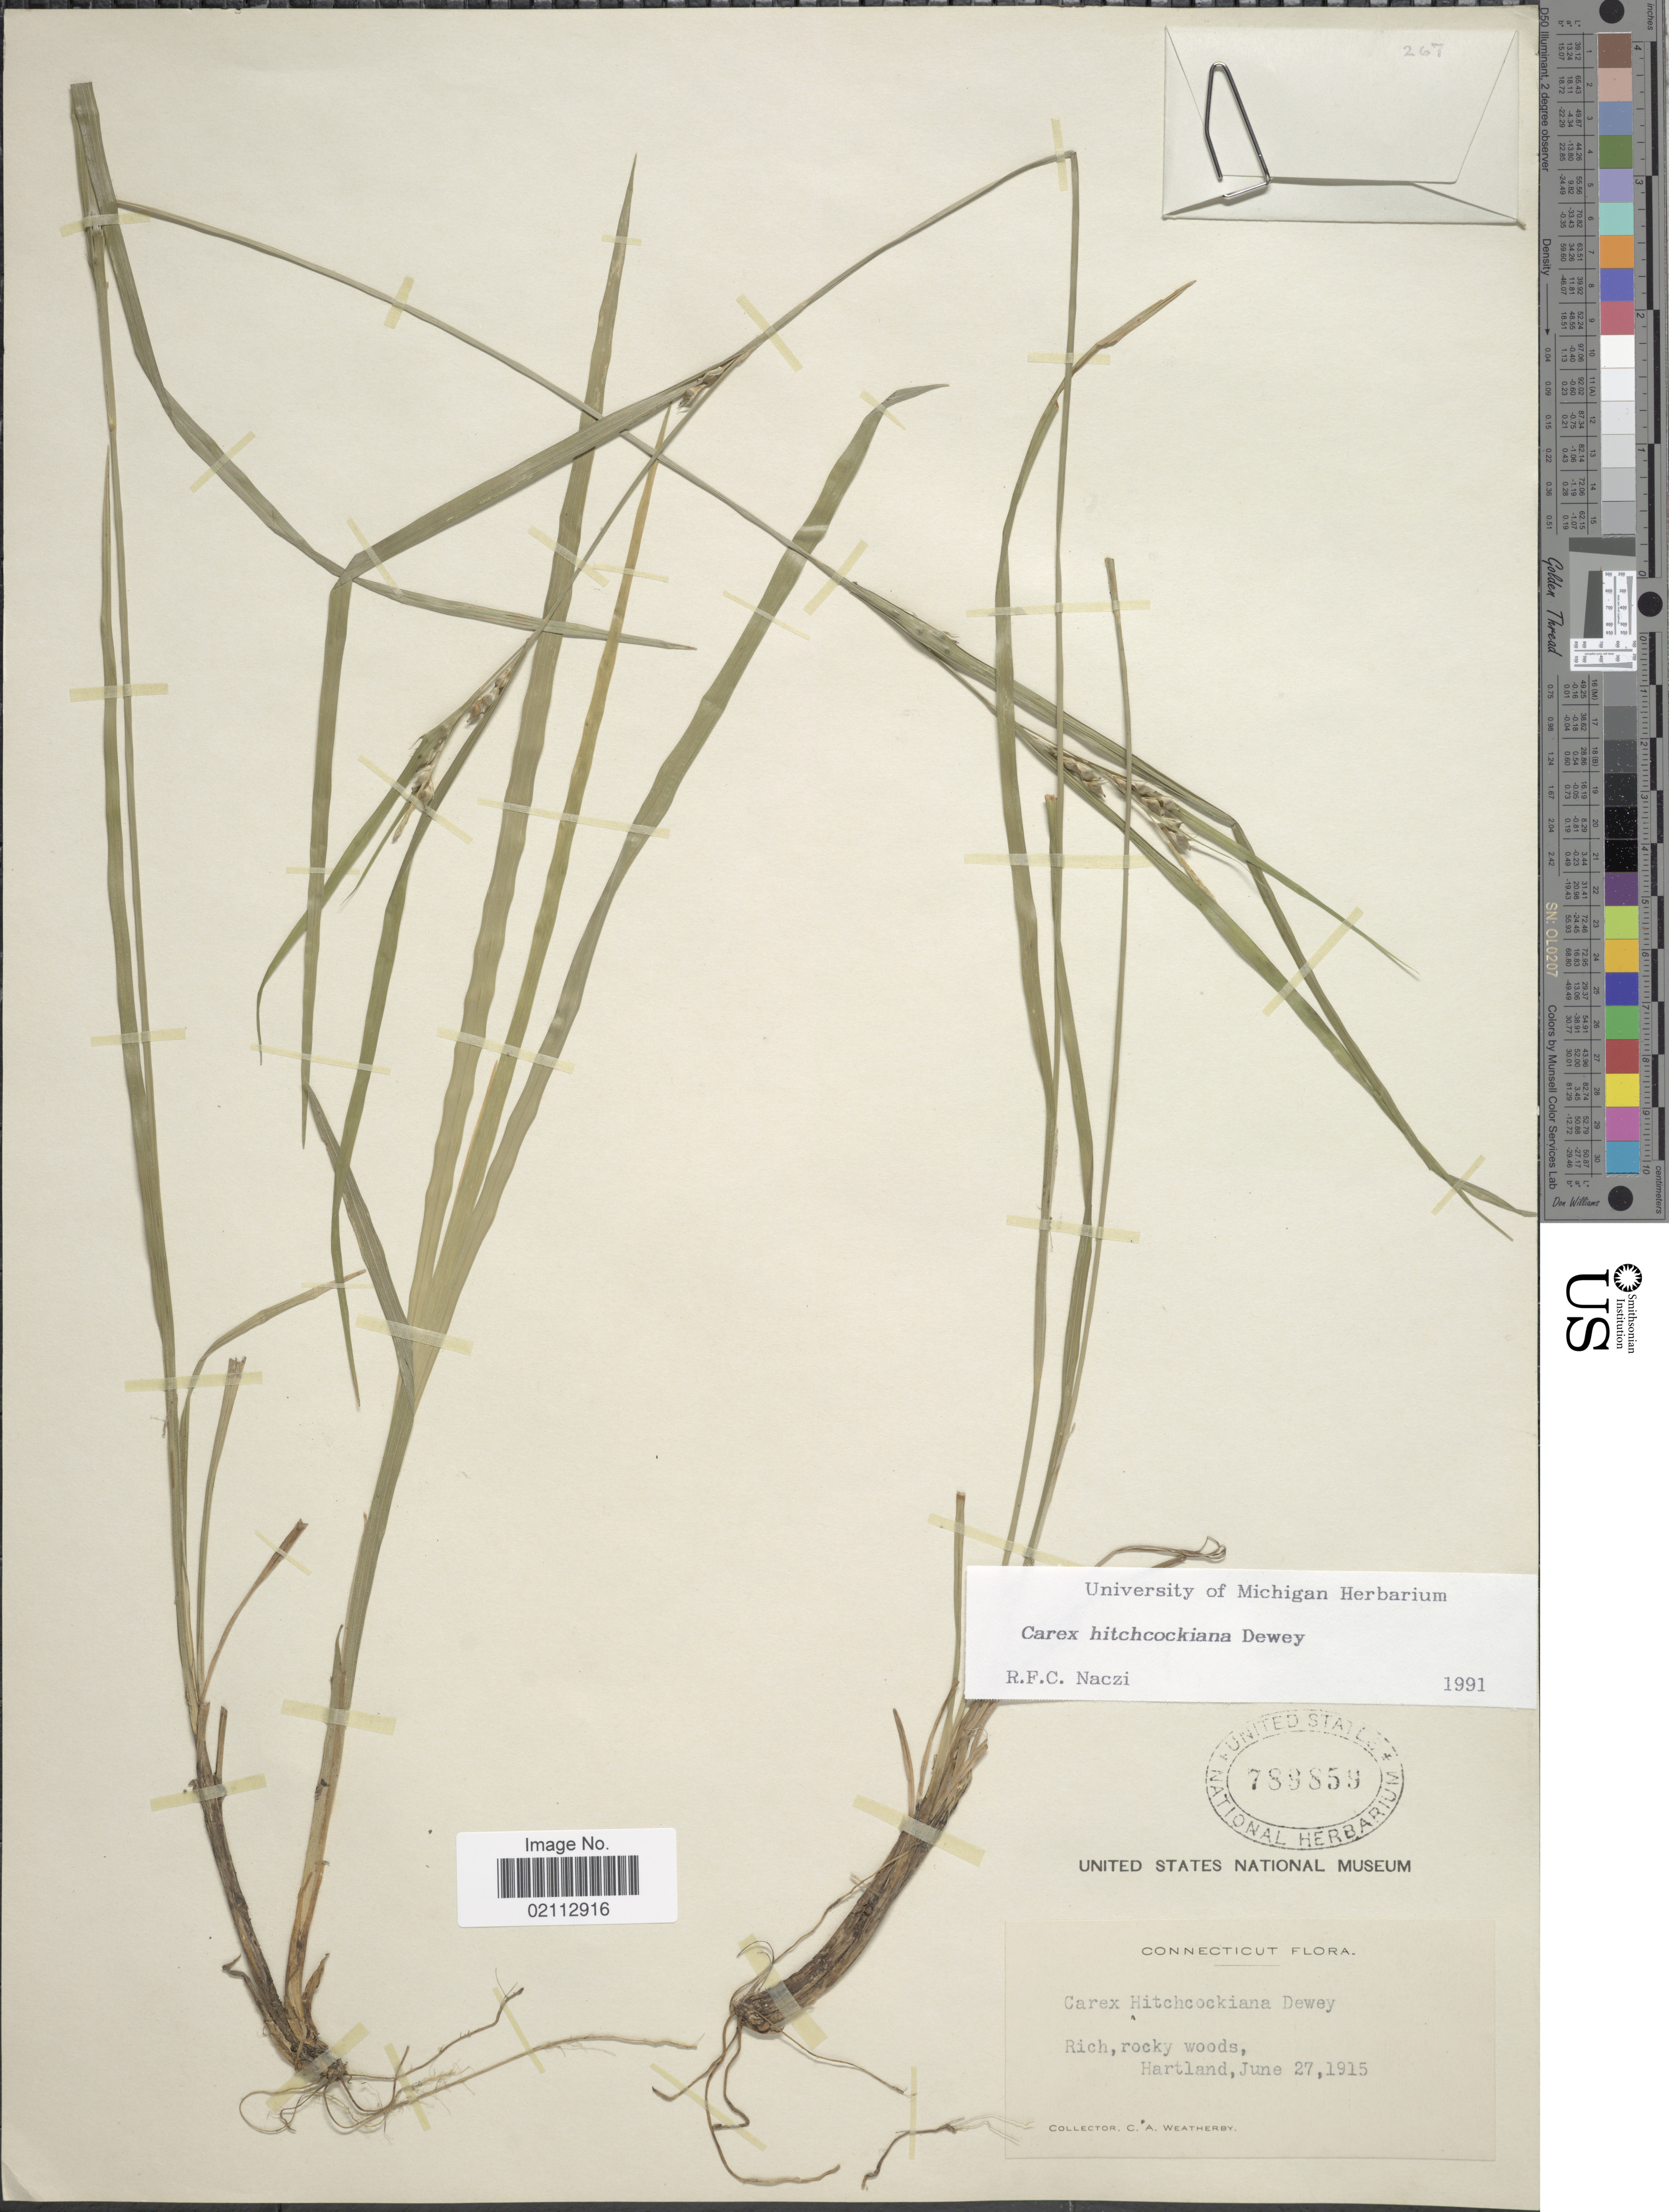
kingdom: Plantae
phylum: Tracheophyta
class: Liliopsida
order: Poales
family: Cyperaceae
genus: Carex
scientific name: Carex hitchcockiana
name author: Dewey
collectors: C. A. Weatherby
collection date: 1915-06-27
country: United States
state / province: Connecticut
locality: Rich, rocky woods, Hartland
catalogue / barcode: US 789859